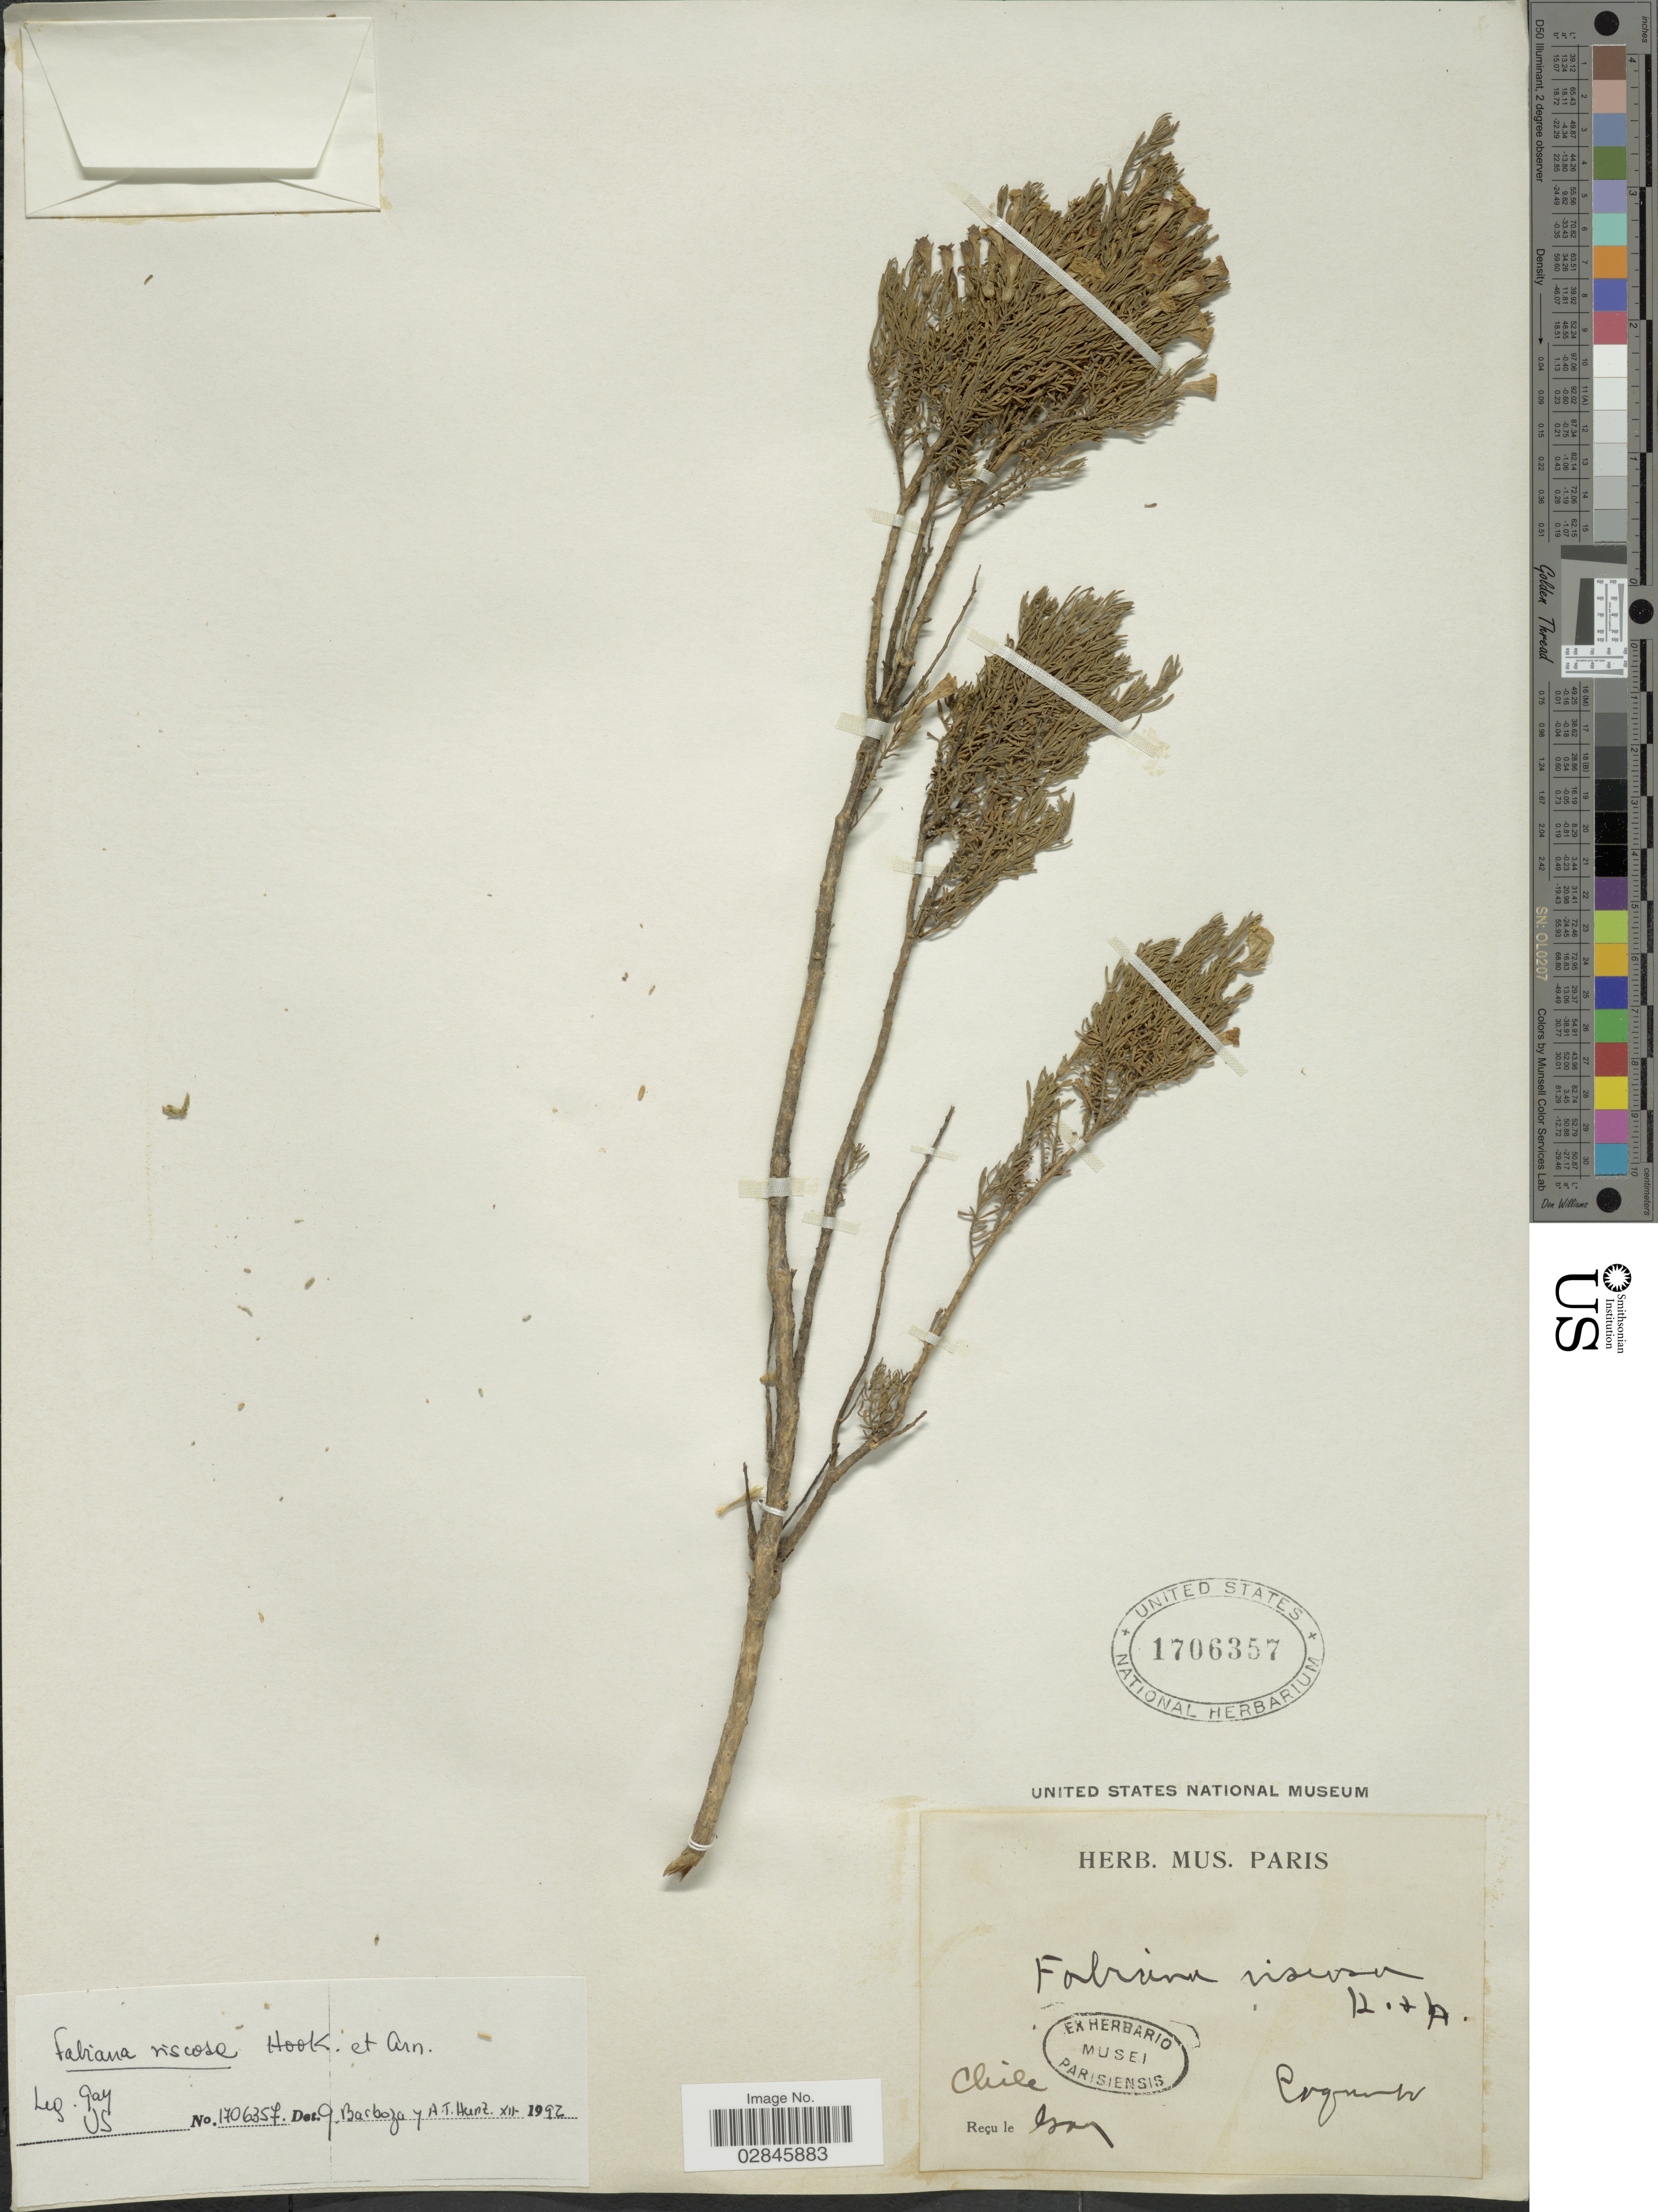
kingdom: Plantae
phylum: Tracheophyta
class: Magnoliopsida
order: Solanales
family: Solanaceae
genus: Fabiana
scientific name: Fabiana viscosa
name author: Hook. & Arn.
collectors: -- Gay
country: Chile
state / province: Coquimbo (IV)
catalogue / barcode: US 1706357